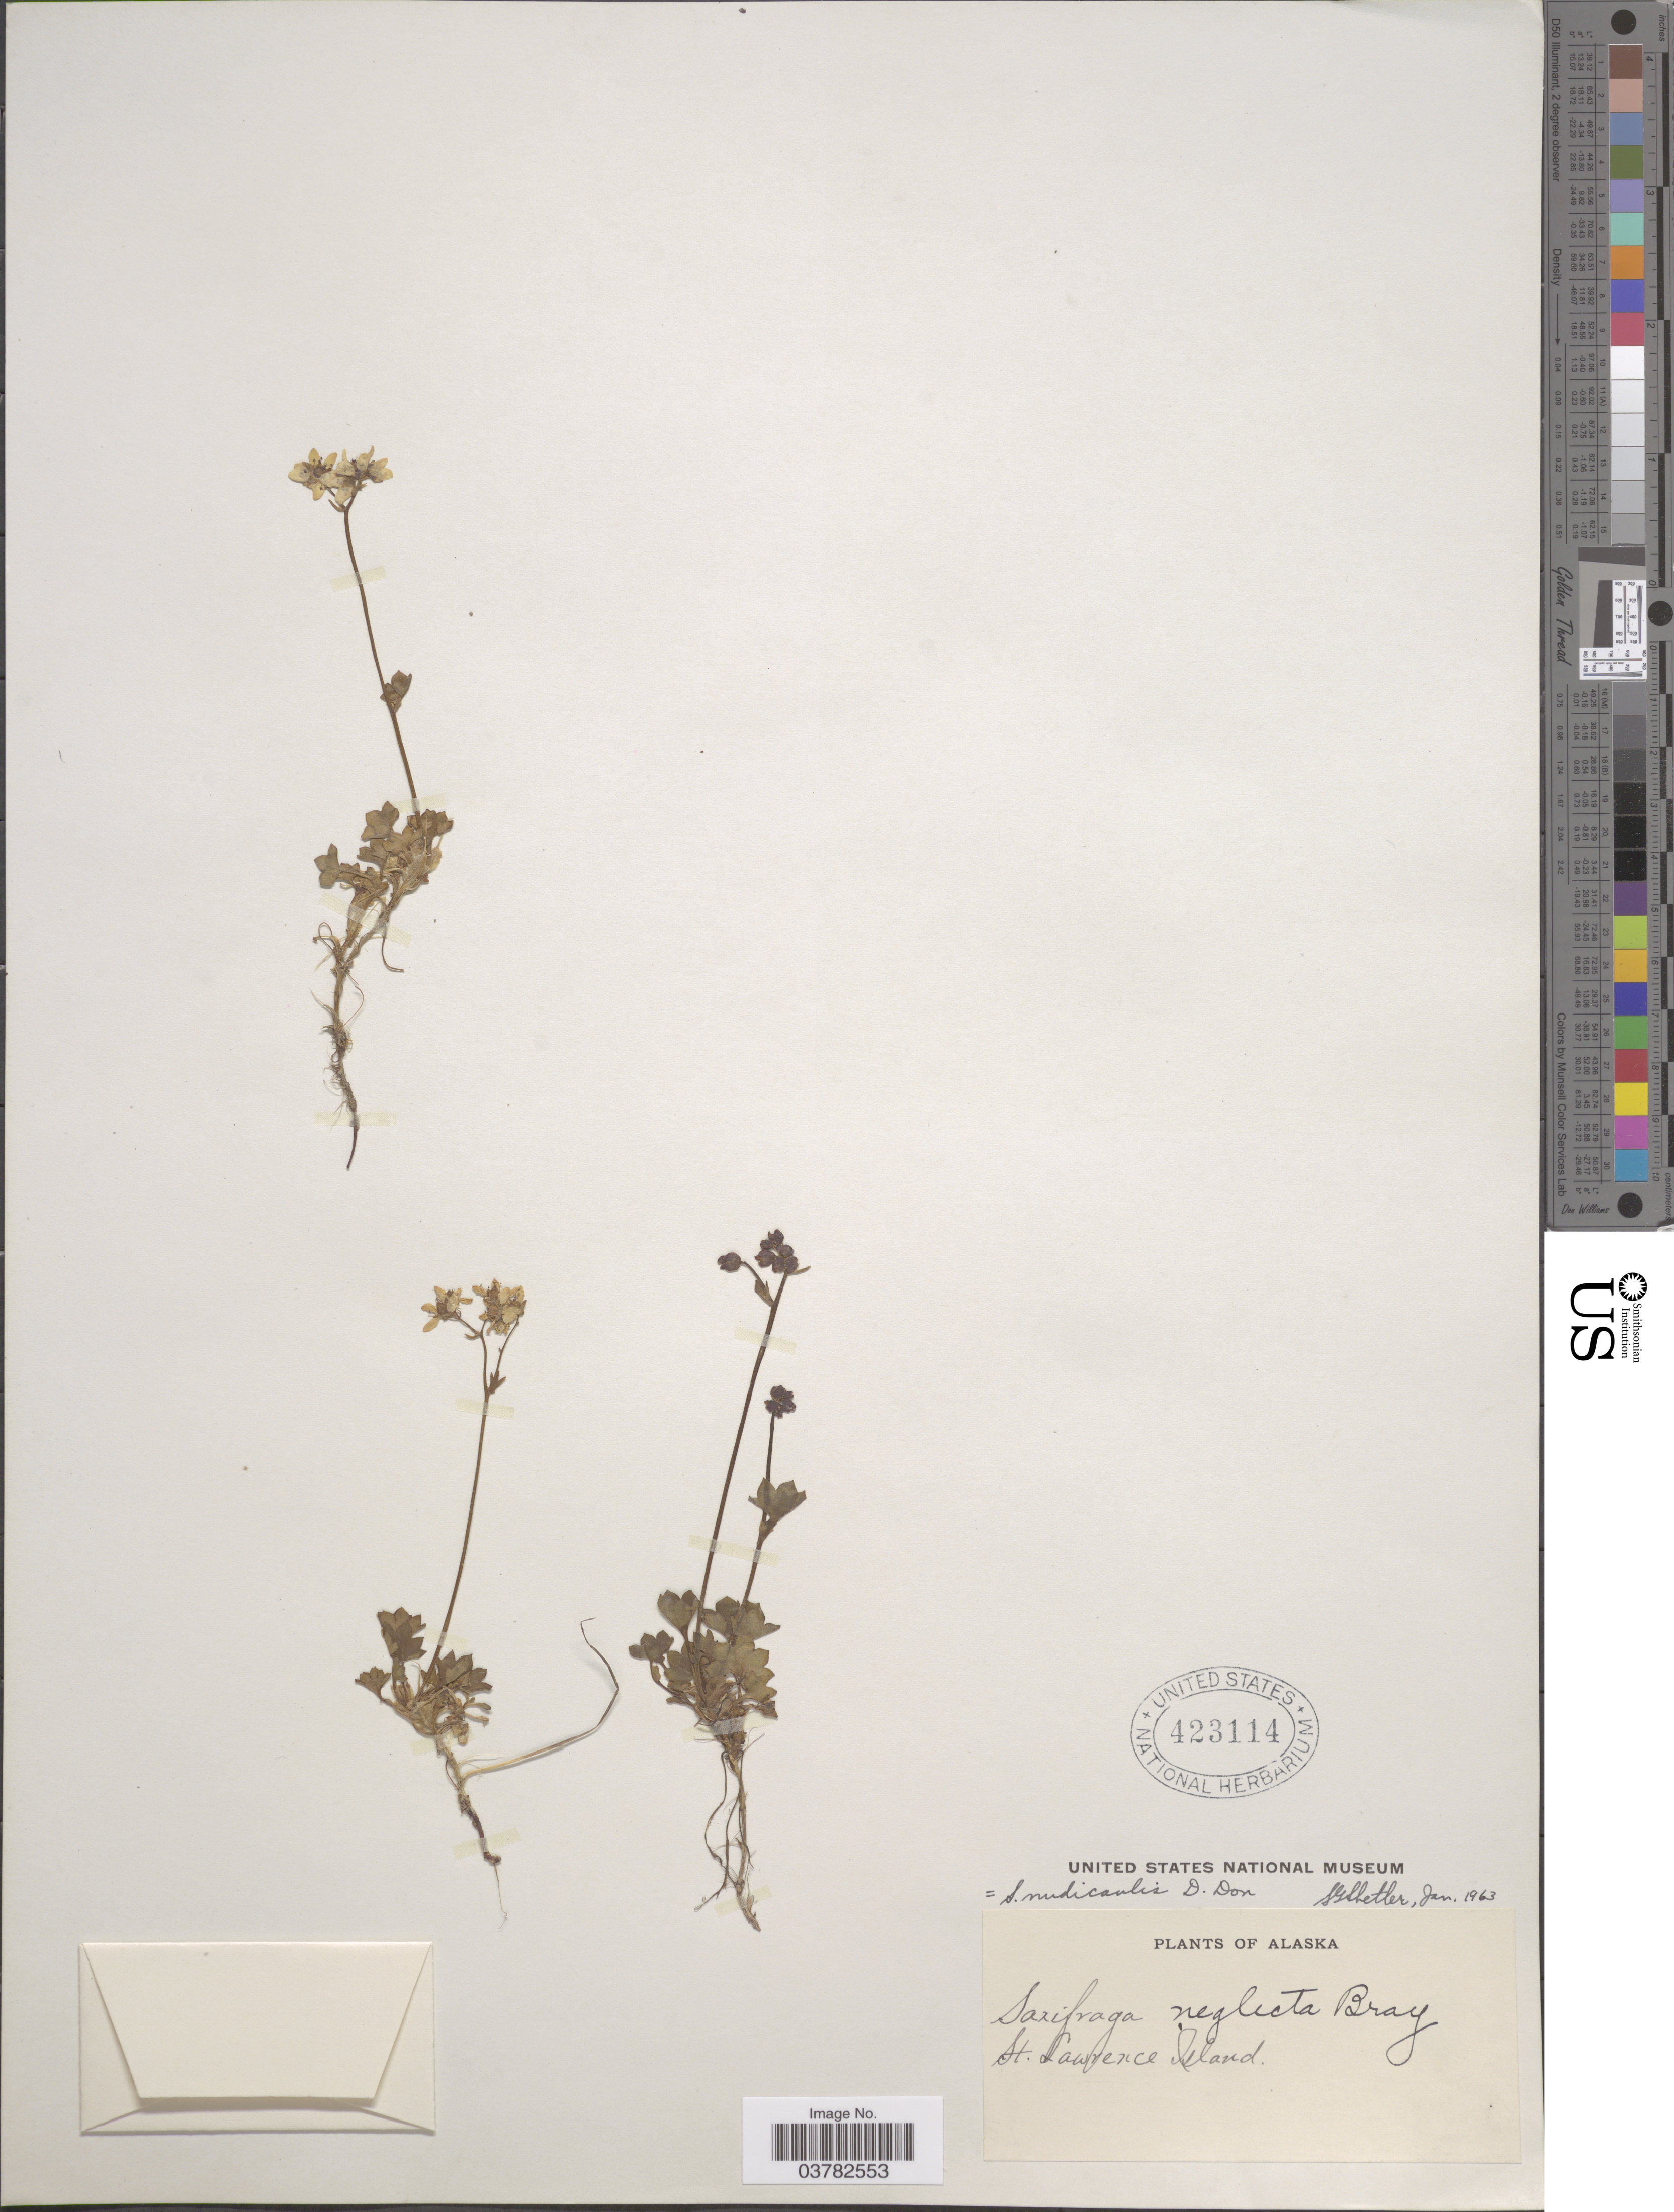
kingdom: Plantae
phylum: Tracheophyta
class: Magnoliopsida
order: Saxifragales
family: Saxifragaceae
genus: Saxifraga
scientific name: Saxifraga nudicaulis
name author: D. Don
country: United States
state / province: Alaska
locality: St. Lawrence Island.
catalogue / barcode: US 423114